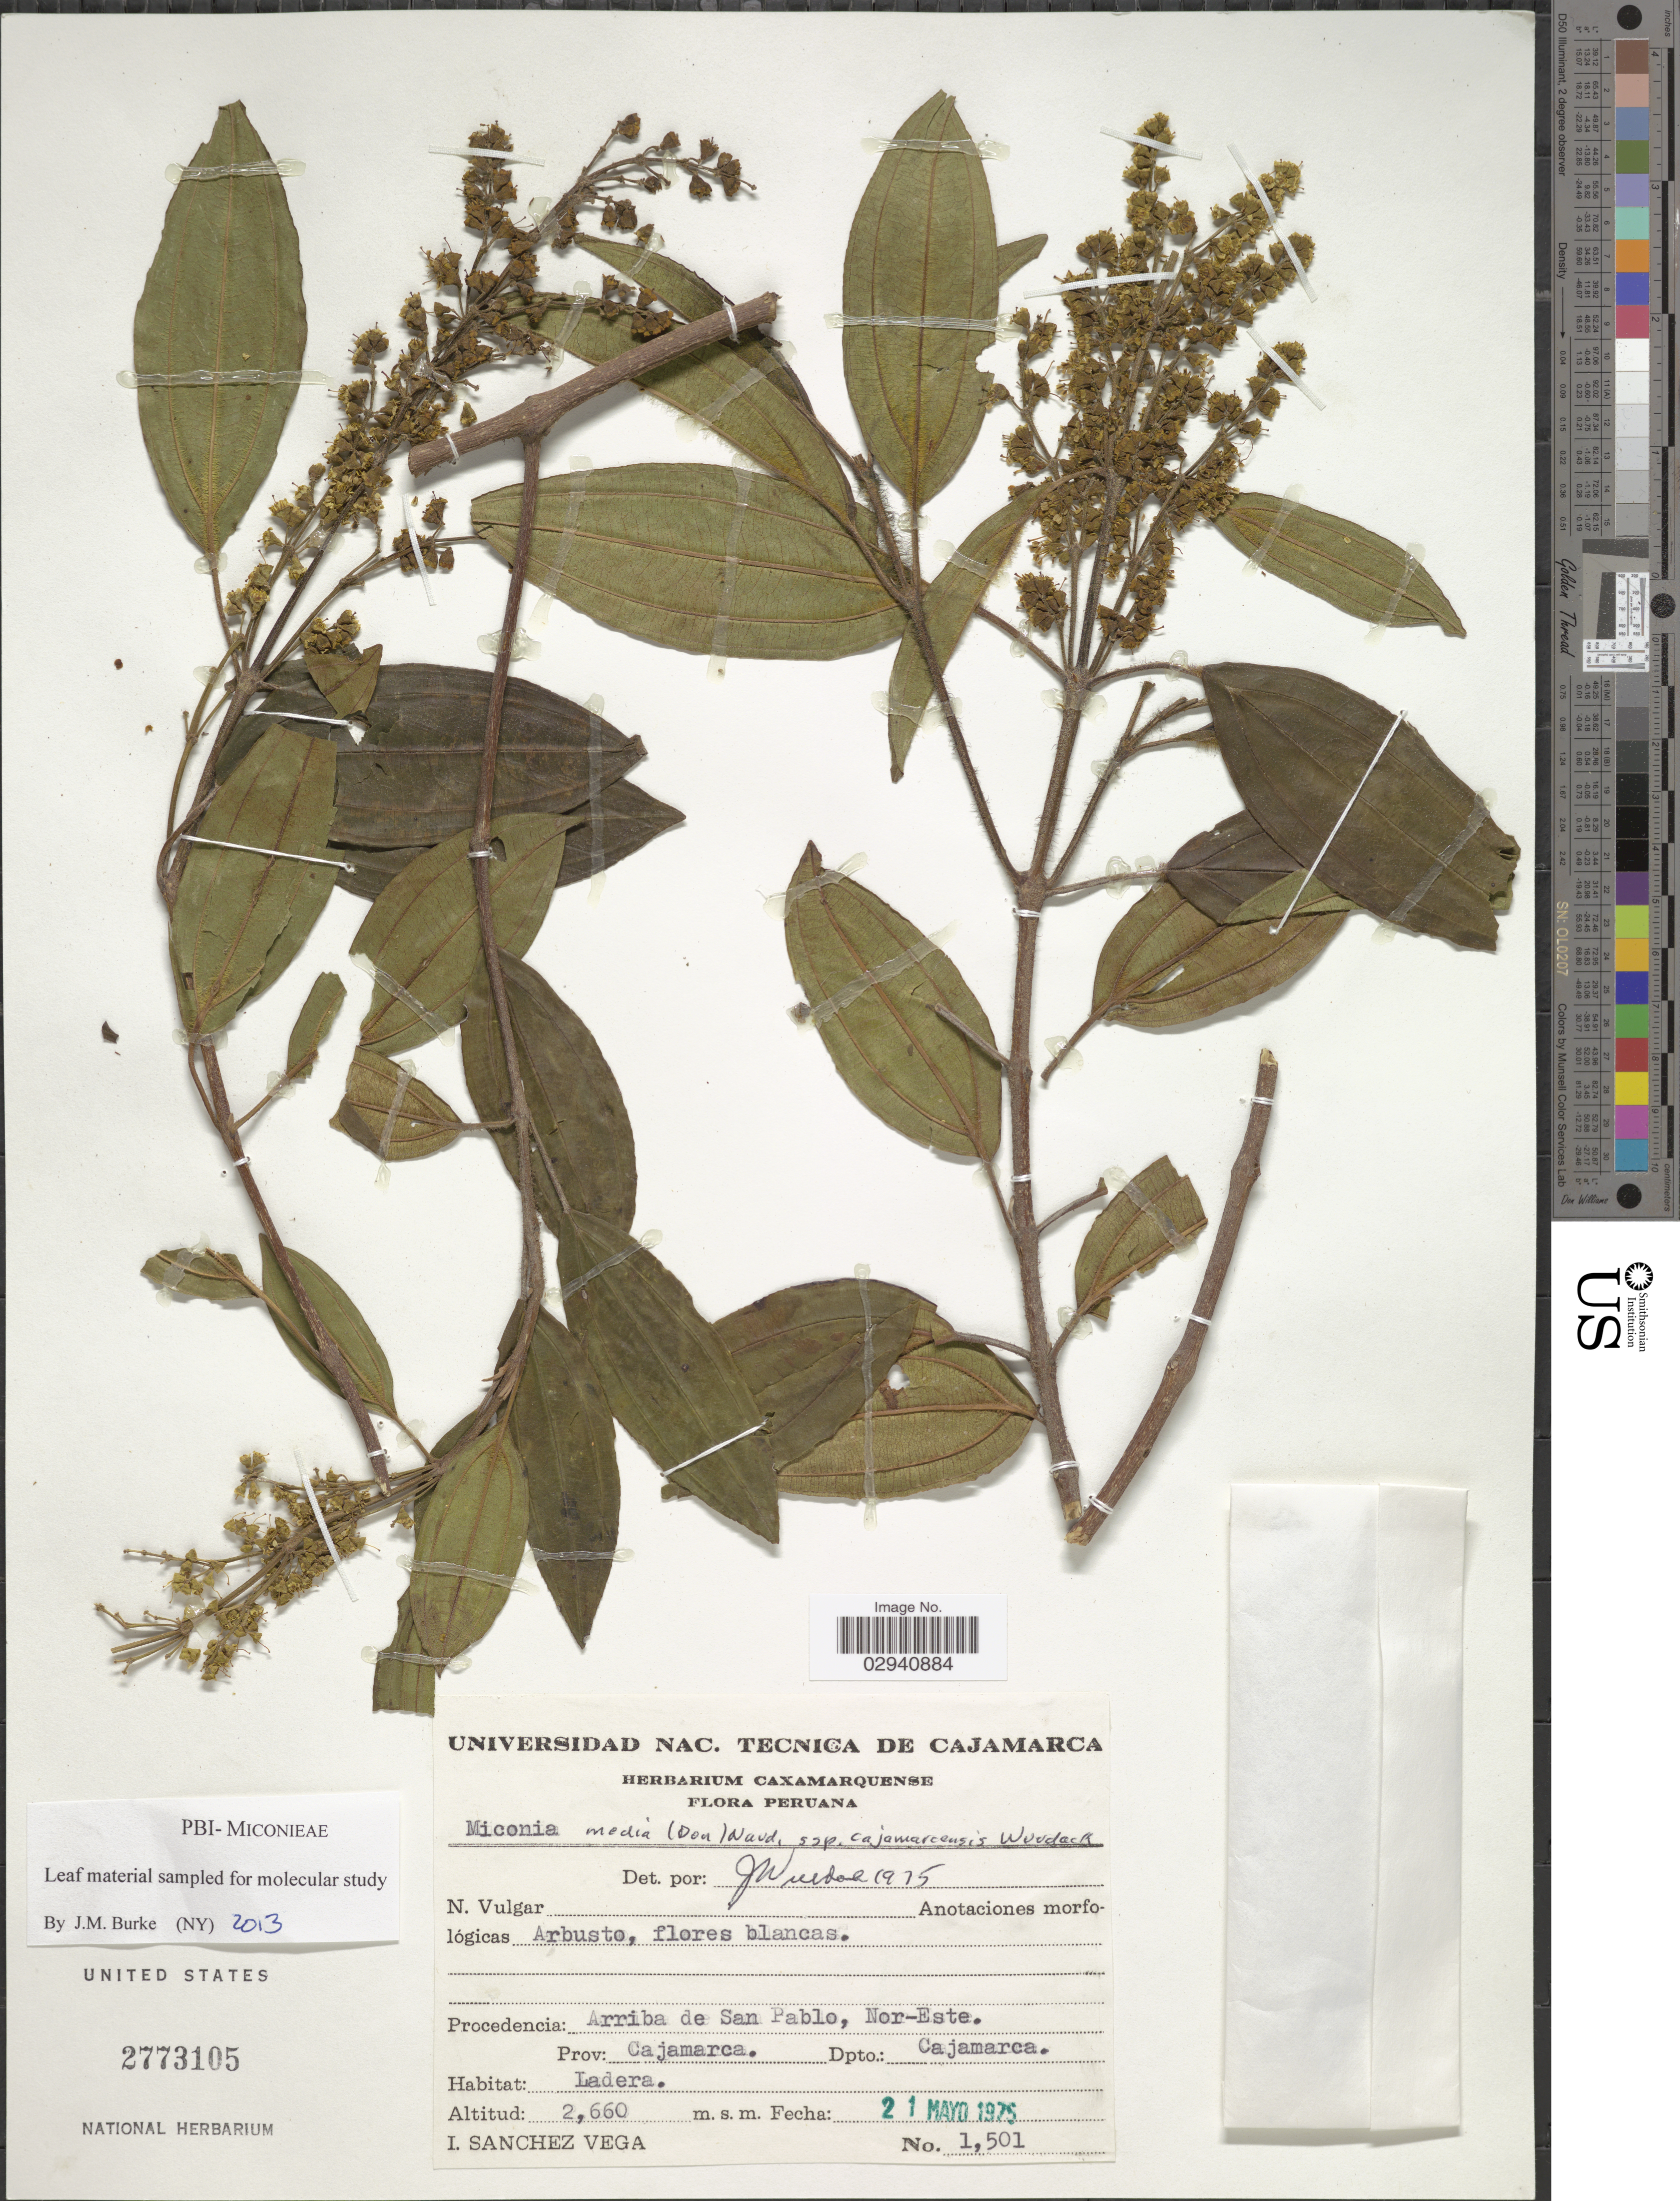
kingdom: Plantae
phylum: Tracheophyta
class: Magnoliopsida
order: Myrtales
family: Melastomataceae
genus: Miconia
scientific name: Miconia media subsp. cajamarcensis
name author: Wurdack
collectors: I. Sánchez Vega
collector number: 1501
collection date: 1975-05-21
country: Peru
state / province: Cajamarca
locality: Procedencia: Arriba de San Pablo, Nor-Este. Prov: Cajamarca. Dpto.: Cajamarca.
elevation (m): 2660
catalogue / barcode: US 2773105